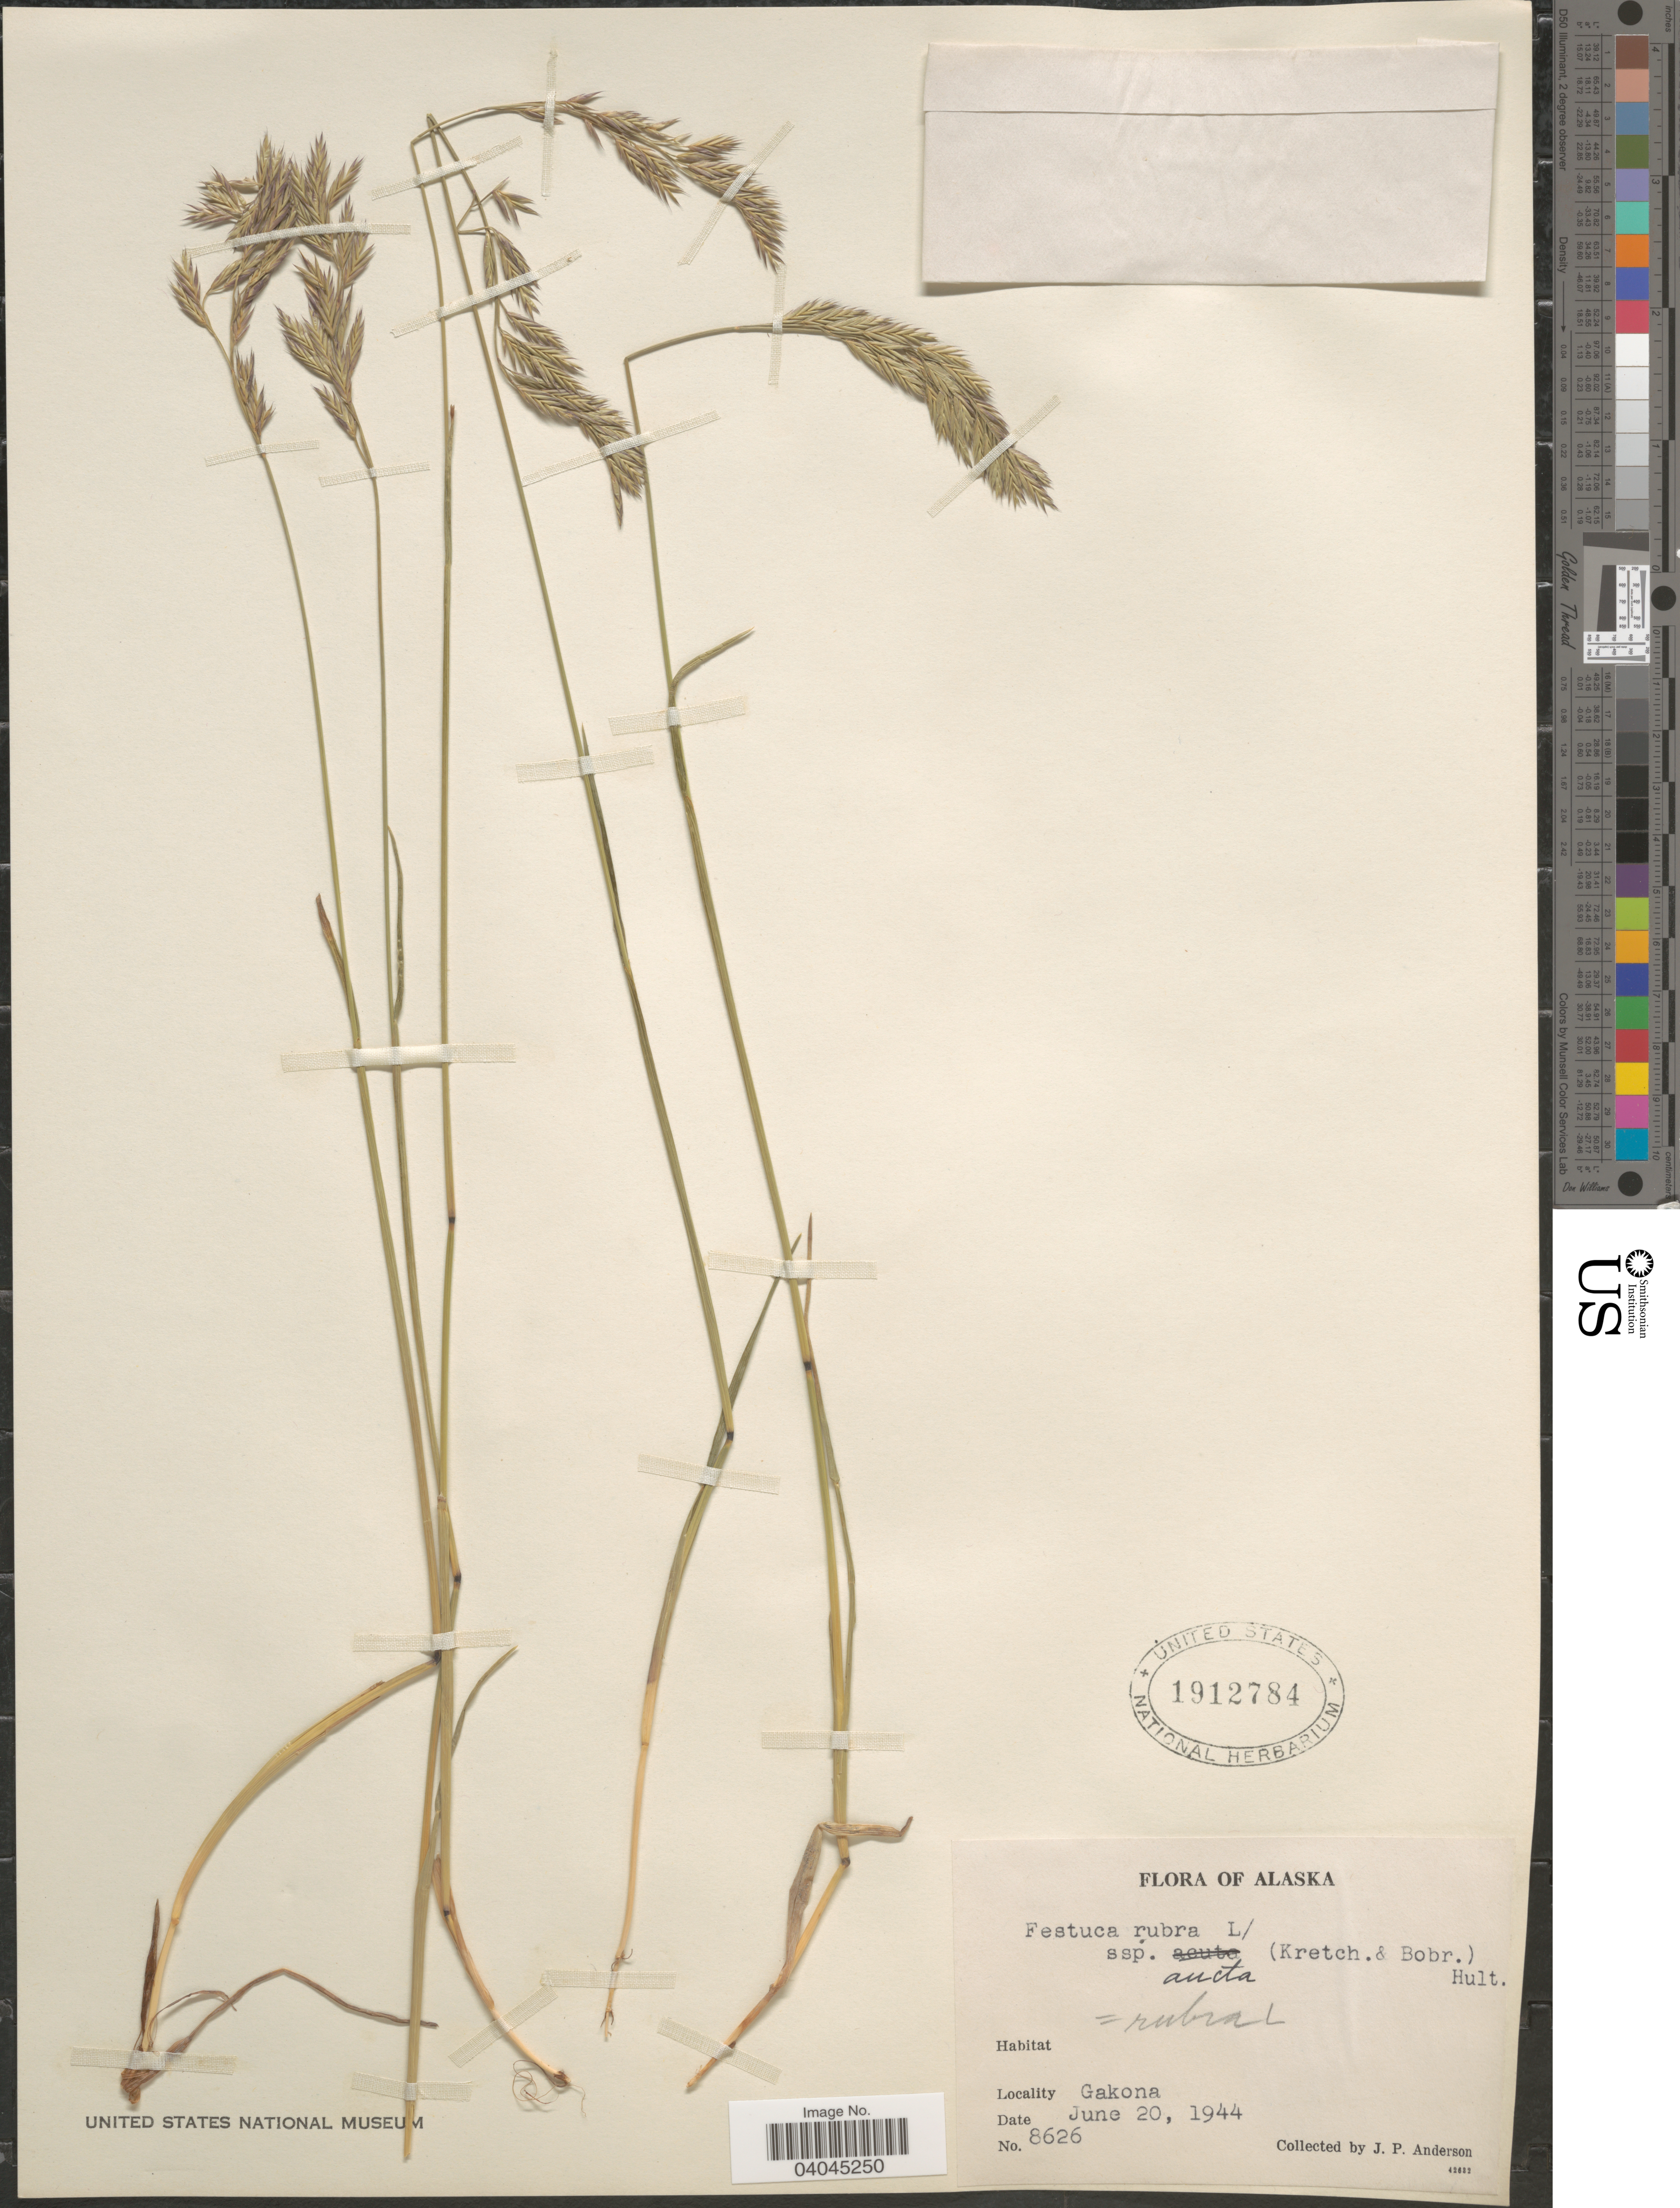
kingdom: Plantae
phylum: Tracheophyta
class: Liliopsida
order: Poales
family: Poaceae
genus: Festuca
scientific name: Festuca rubra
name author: L.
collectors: J. P. Anderson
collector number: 8626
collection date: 1944-06-20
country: United States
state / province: Alaska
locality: Gakona.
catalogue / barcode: US 1912784